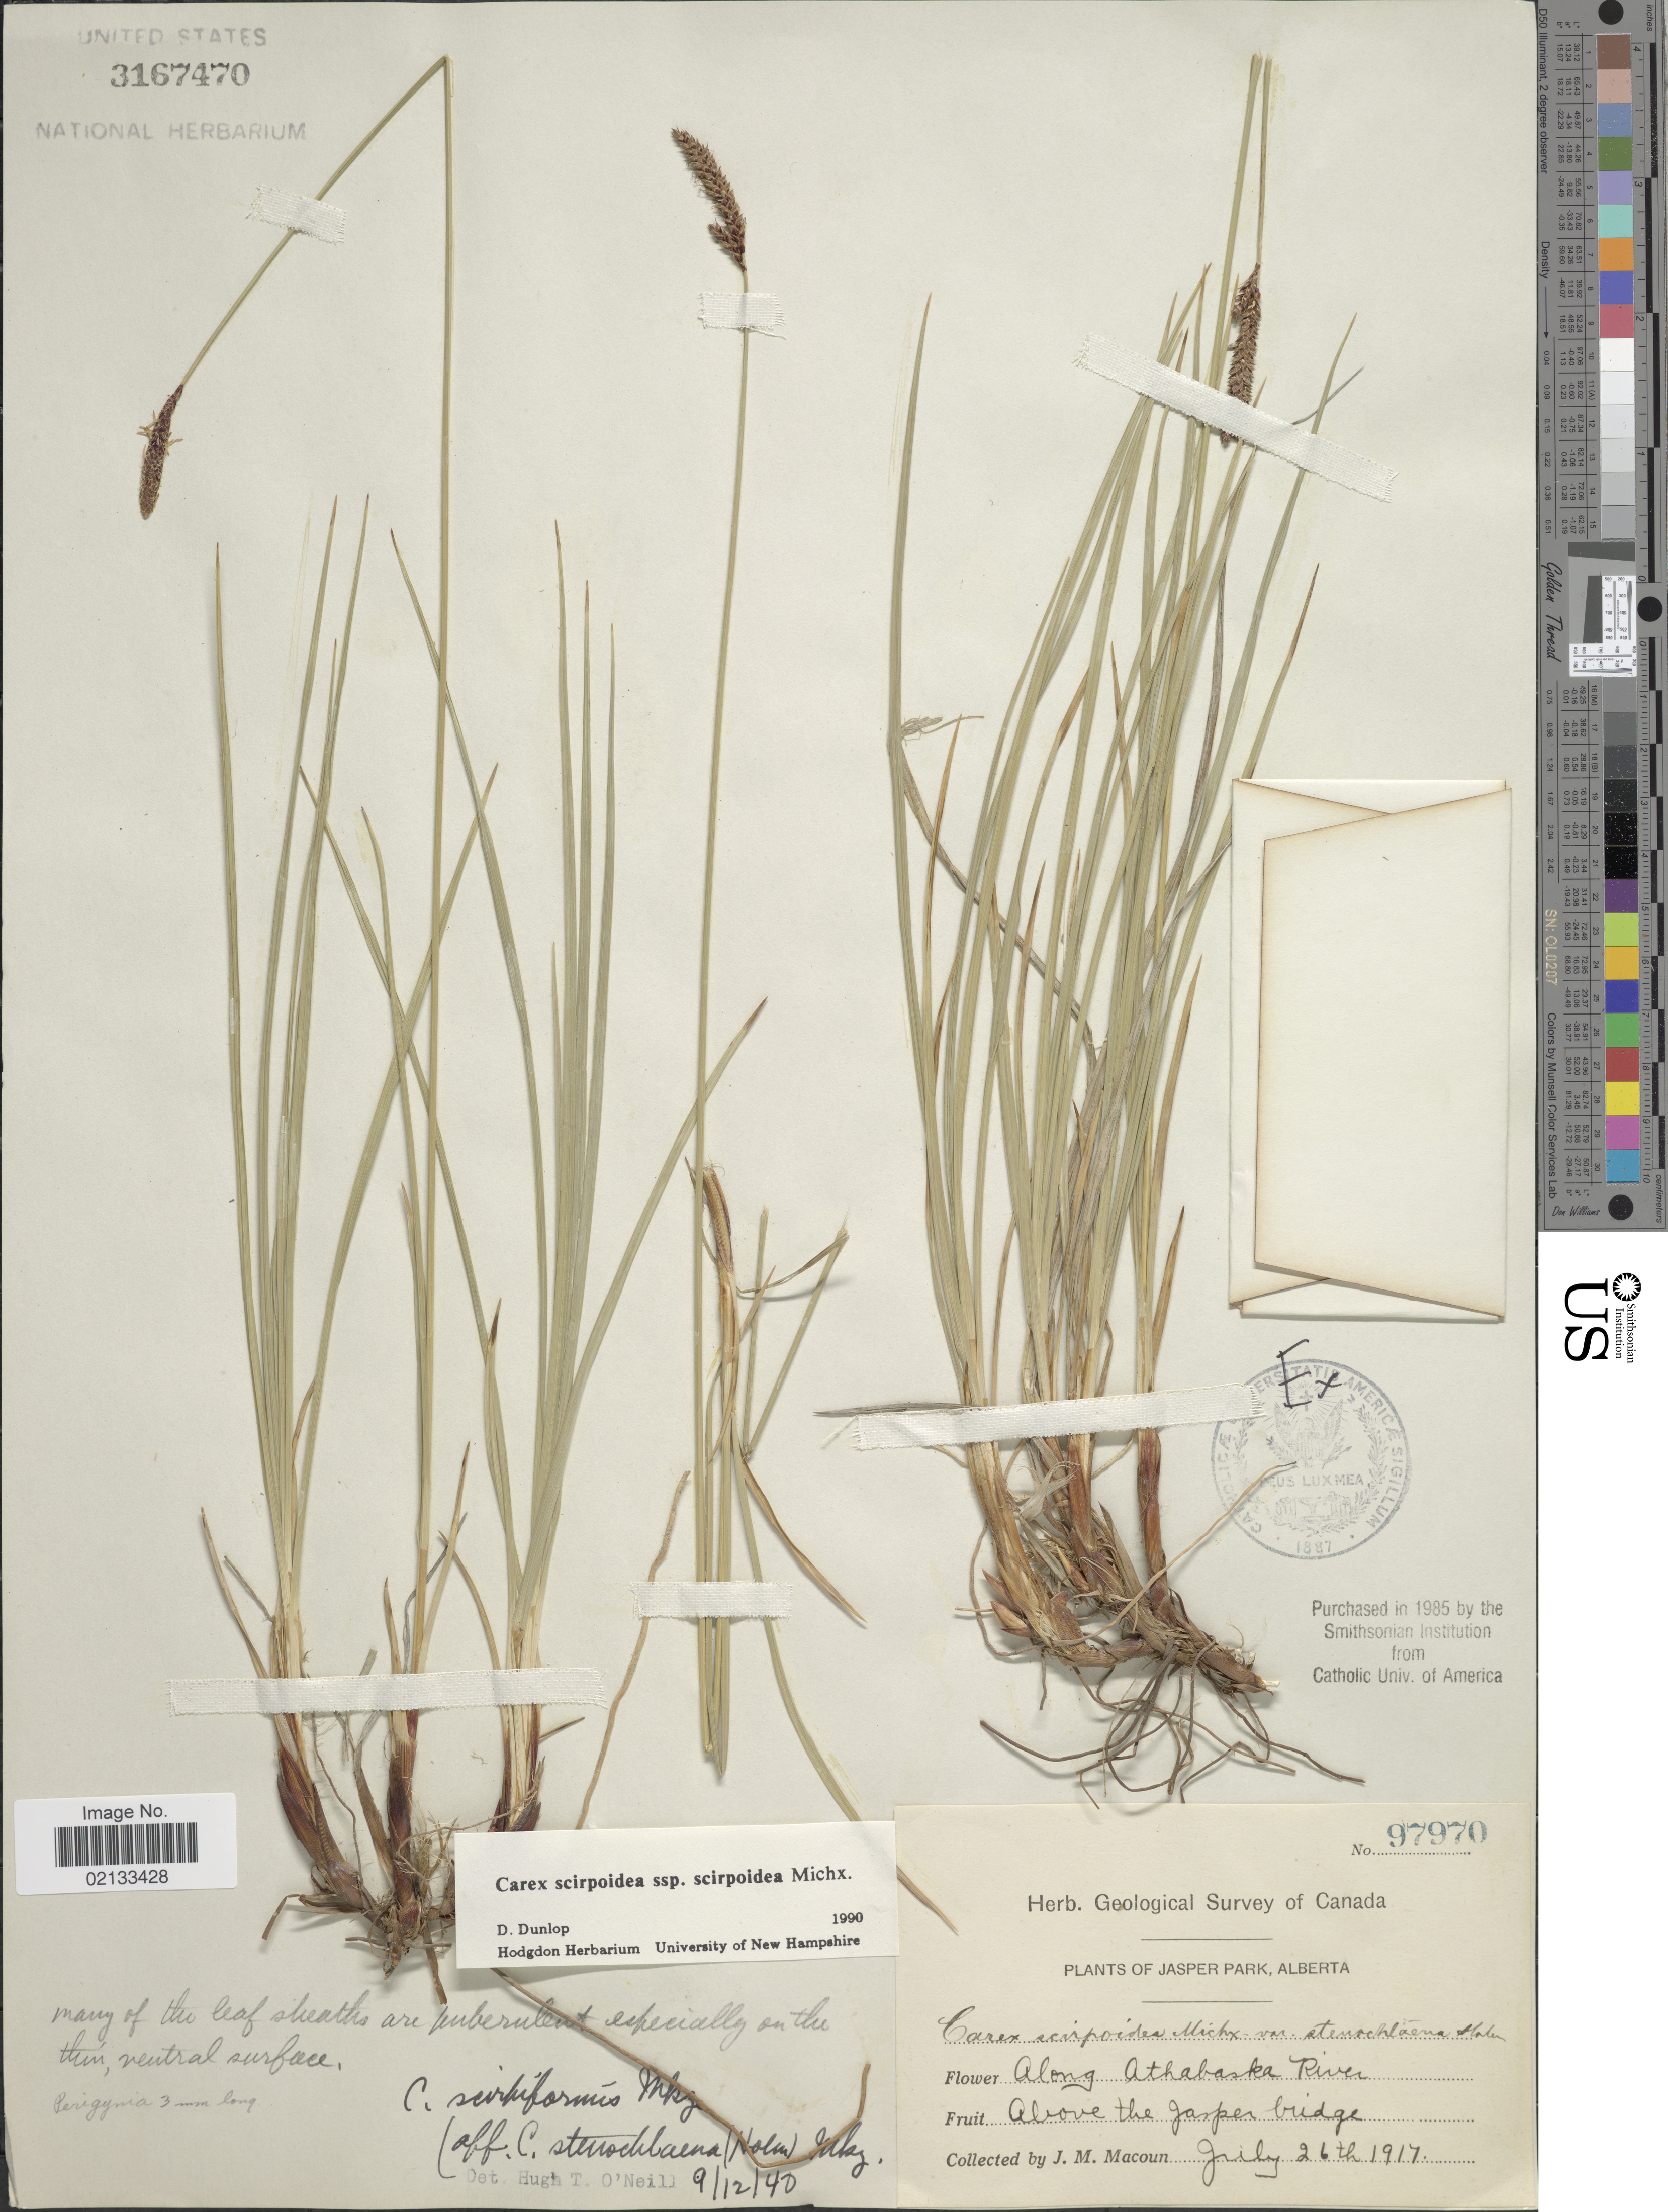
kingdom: Plantae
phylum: Tracheophyta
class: Liliopsida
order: Poales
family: Cyperaceae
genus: Carex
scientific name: Carex scirpoidea subsp. scirpoidea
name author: Michx.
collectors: J. M. Macoun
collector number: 97970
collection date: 1917-07-26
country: Canada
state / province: Alberta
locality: Jasper Park, Along Athabaska River, Above the Jasper bridge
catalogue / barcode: US 3167470